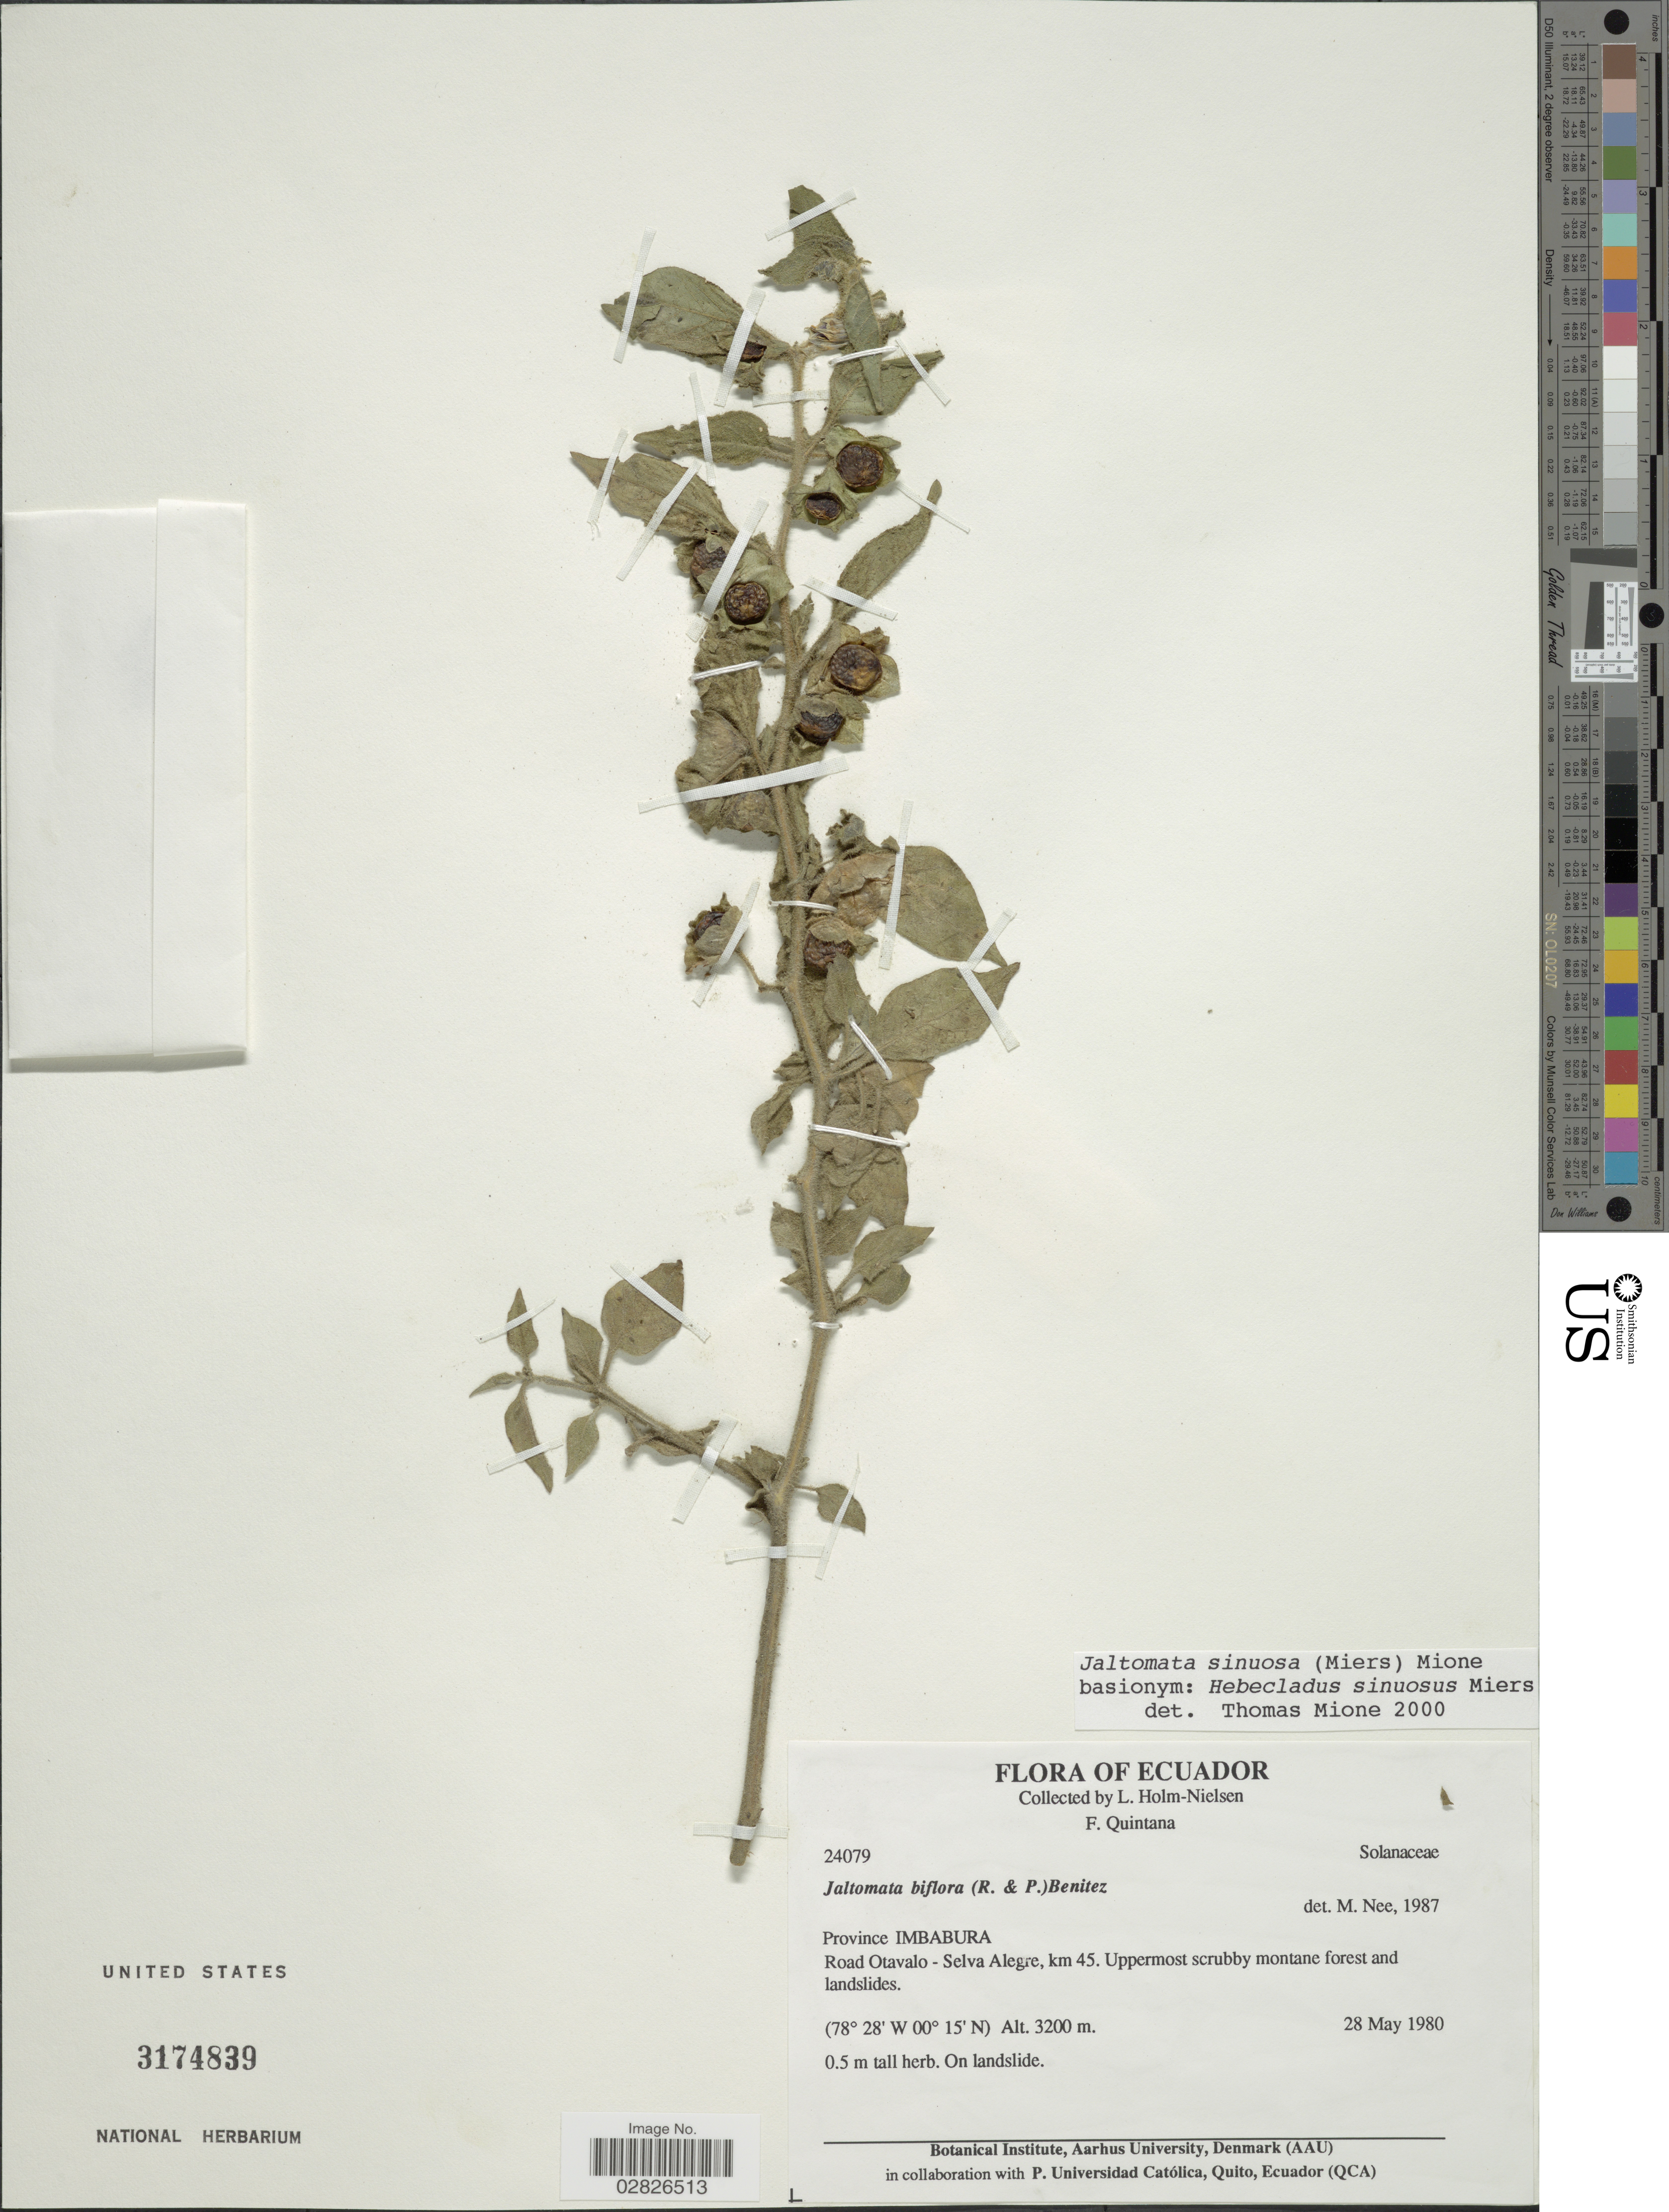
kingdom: Plantae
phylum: Tracheophyta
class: Magnoliopsida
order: Solanales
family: Solanaceae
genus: Jaltomata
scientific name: Jaltomata sinuosa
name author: (Miers) Mione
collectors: L. Holm-Nielsen & F. Quintana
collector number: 24079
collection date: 1980-05-28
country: Ecuador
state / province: Imbabura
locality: Road to Otavalo-Selva Alegre, km 45.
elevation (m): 3200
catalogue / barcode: US 3174839